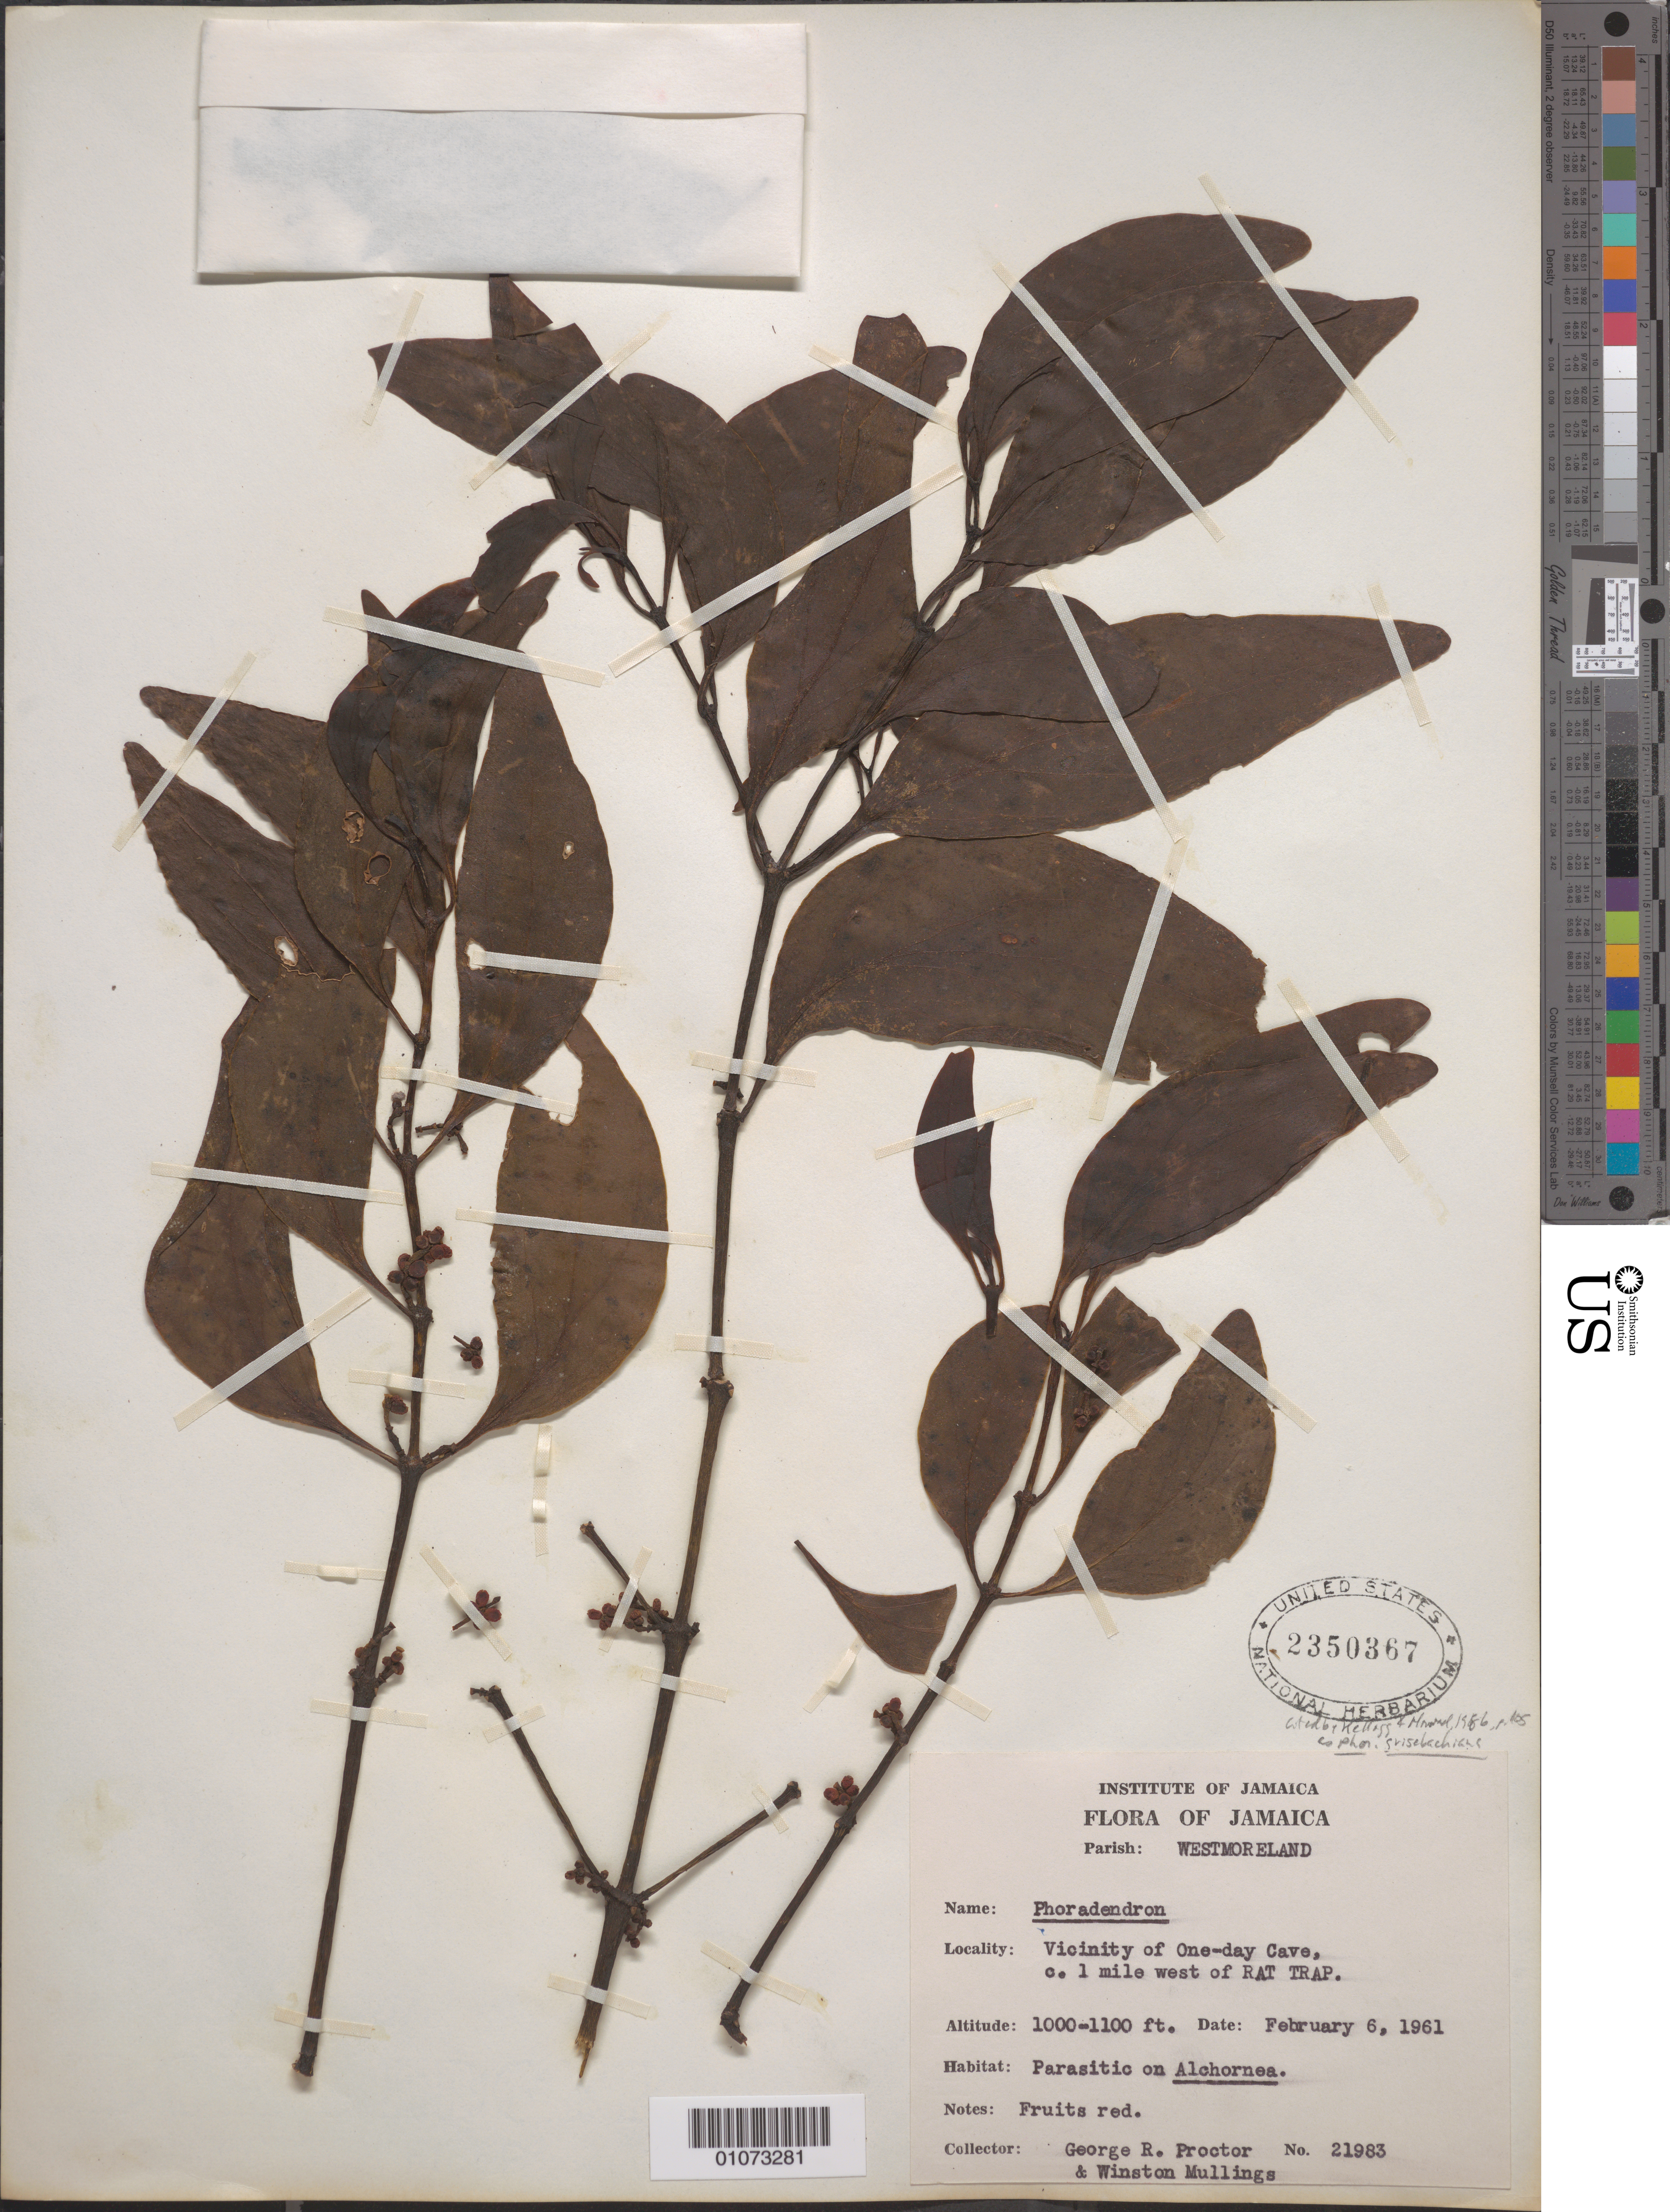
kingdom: Plantae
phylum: Tracheophyta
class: Magnoliopsida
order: Santalales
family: Viscaceae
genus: Phoradendron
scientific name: Phoradendron grisebachianum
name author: Eichler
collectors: G. R. Proctor & W. Mullings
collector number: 21982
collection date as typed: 06 Feb 1961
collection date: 1961-02-06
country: Jamaica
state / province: Westmoreland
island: Jamaica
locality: Vicinity of One-day Cave, c. 1 mile west of Rat Trap.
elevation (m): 305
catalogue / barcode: US 2350367